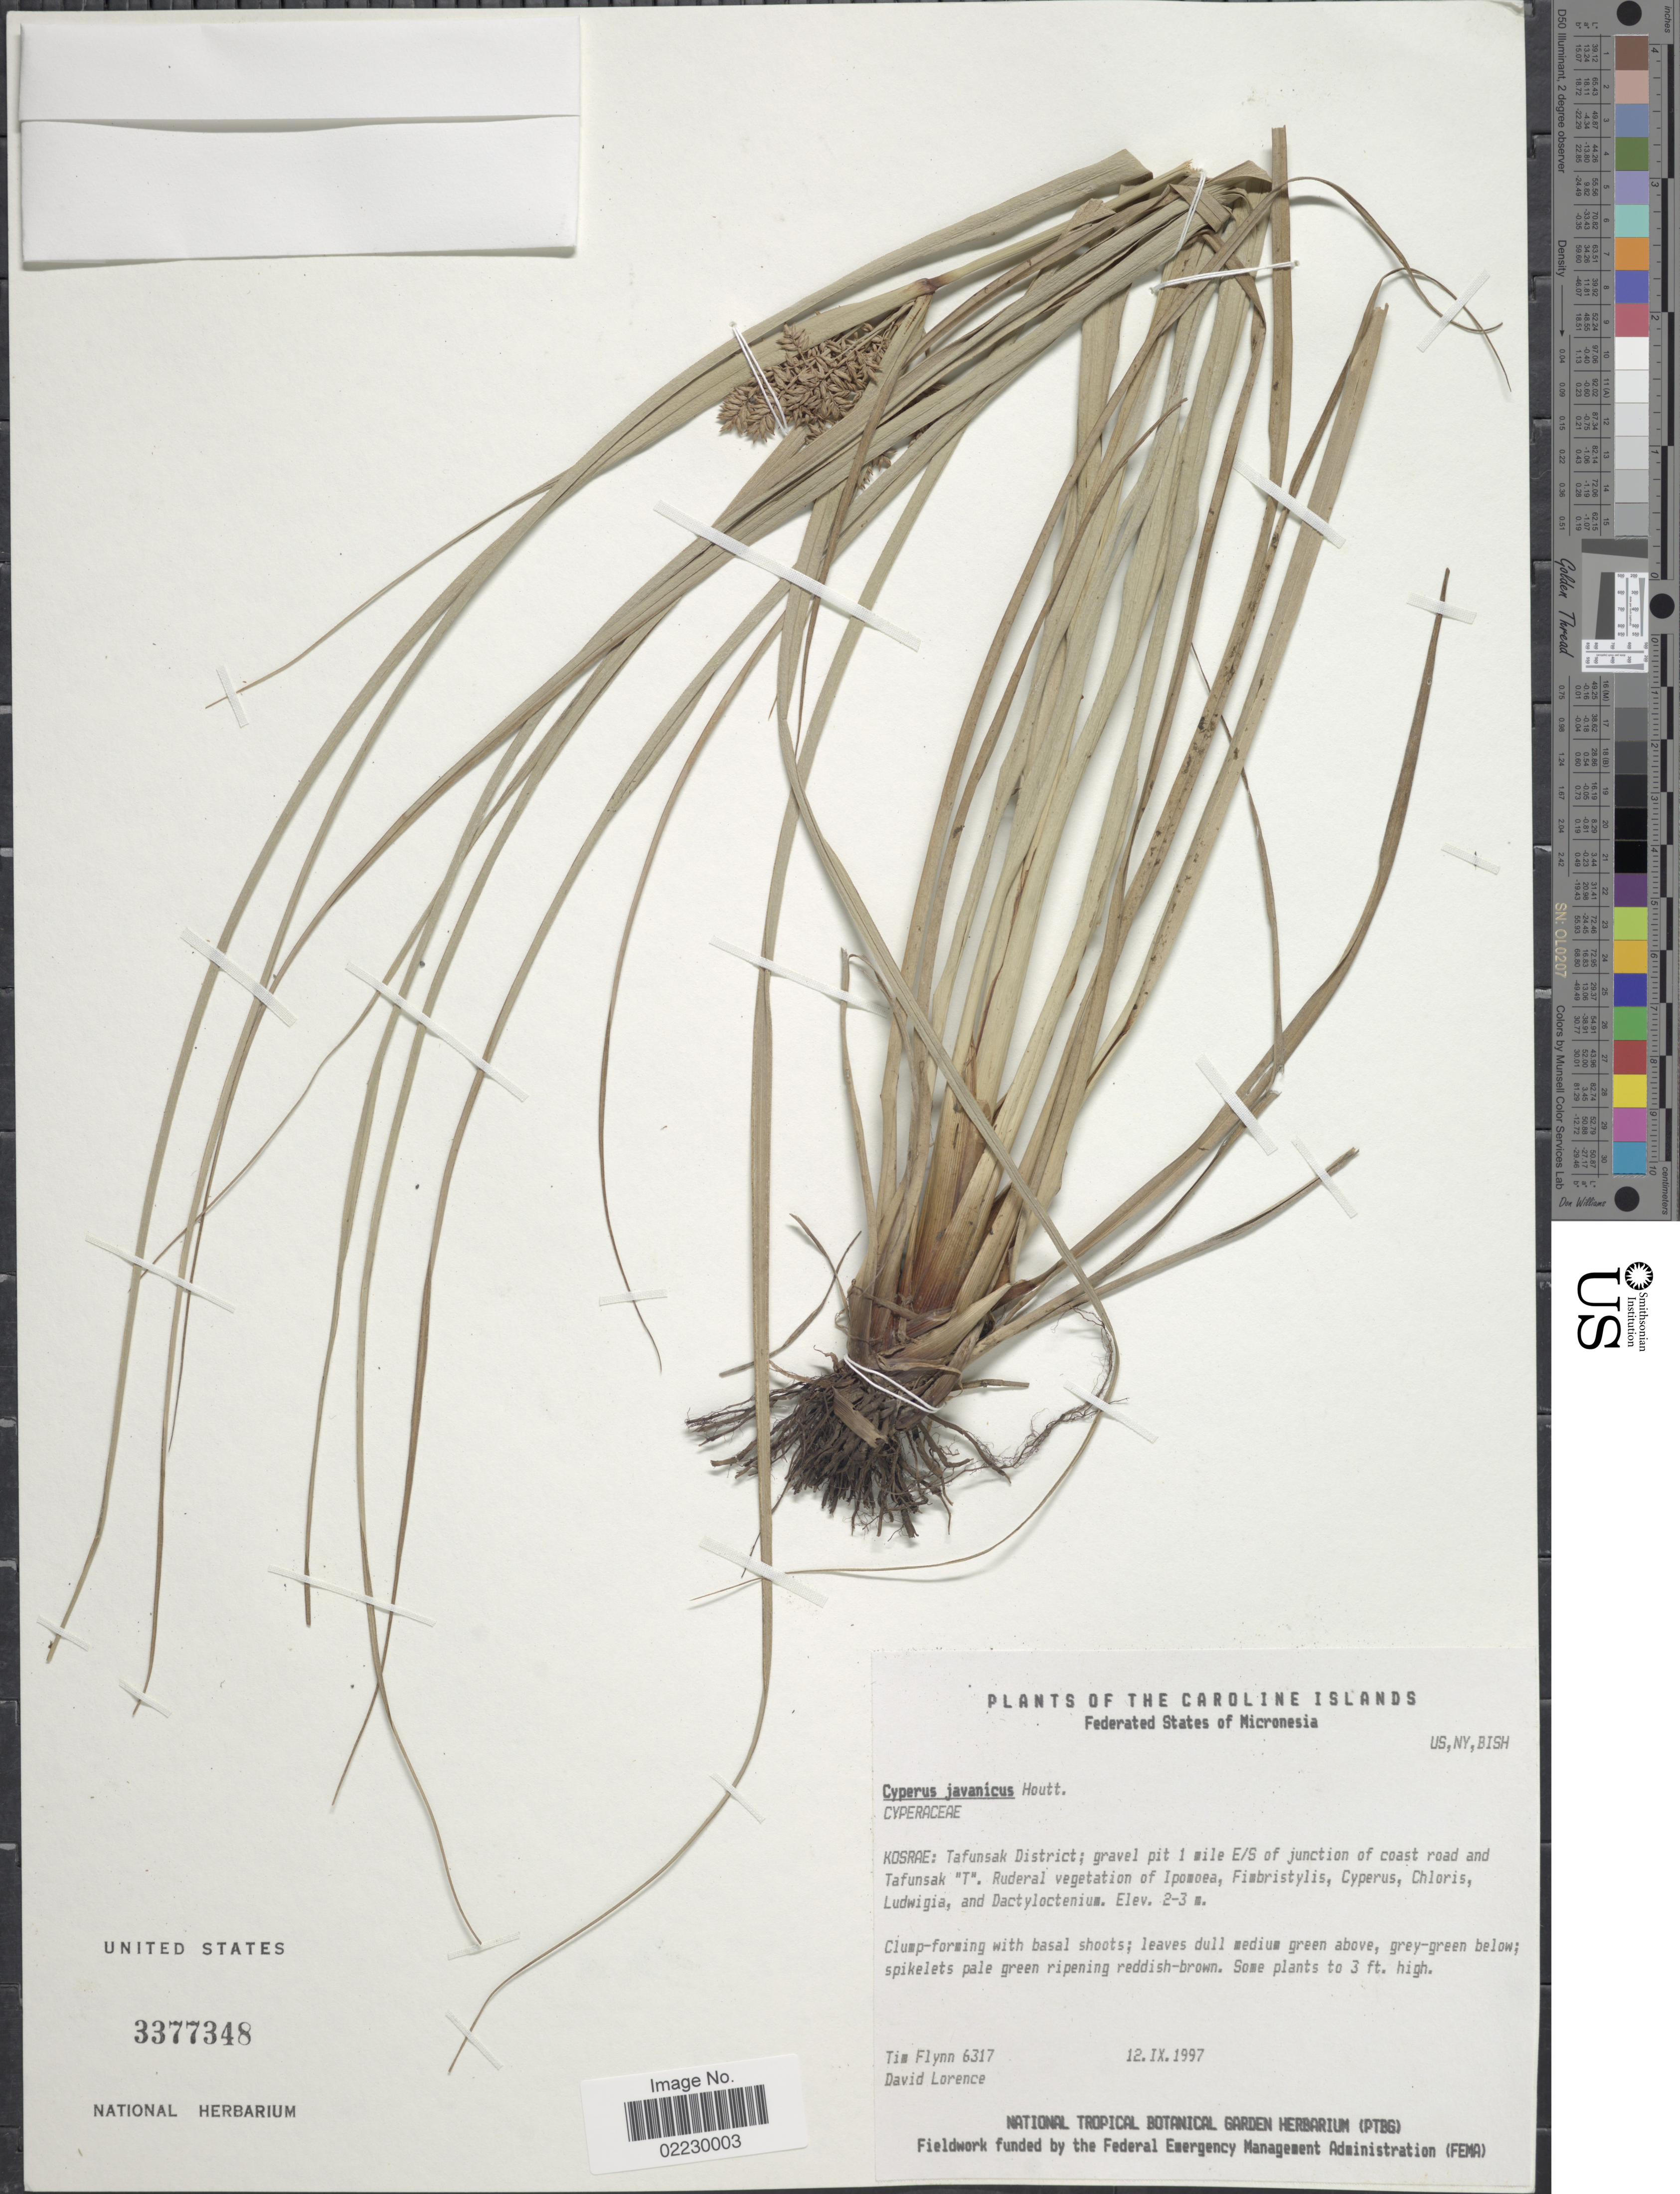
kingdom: Plantae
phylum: Tracheophyta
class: Liliopsida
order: Poales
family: Cyperaceae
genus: Cyperus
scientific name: Cyperus javanicus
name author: Houtt.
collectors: T. Flynn & D. Lorence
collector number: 6317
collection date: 1997-09-12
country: Micronesia, Federated States of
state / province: Kosrae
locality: The Caroline Islands, Tafunsak District; gravel pit 1 mile E/S of junction of coast road and Tafunsak "T"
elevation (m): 2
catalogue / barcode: US 3377348